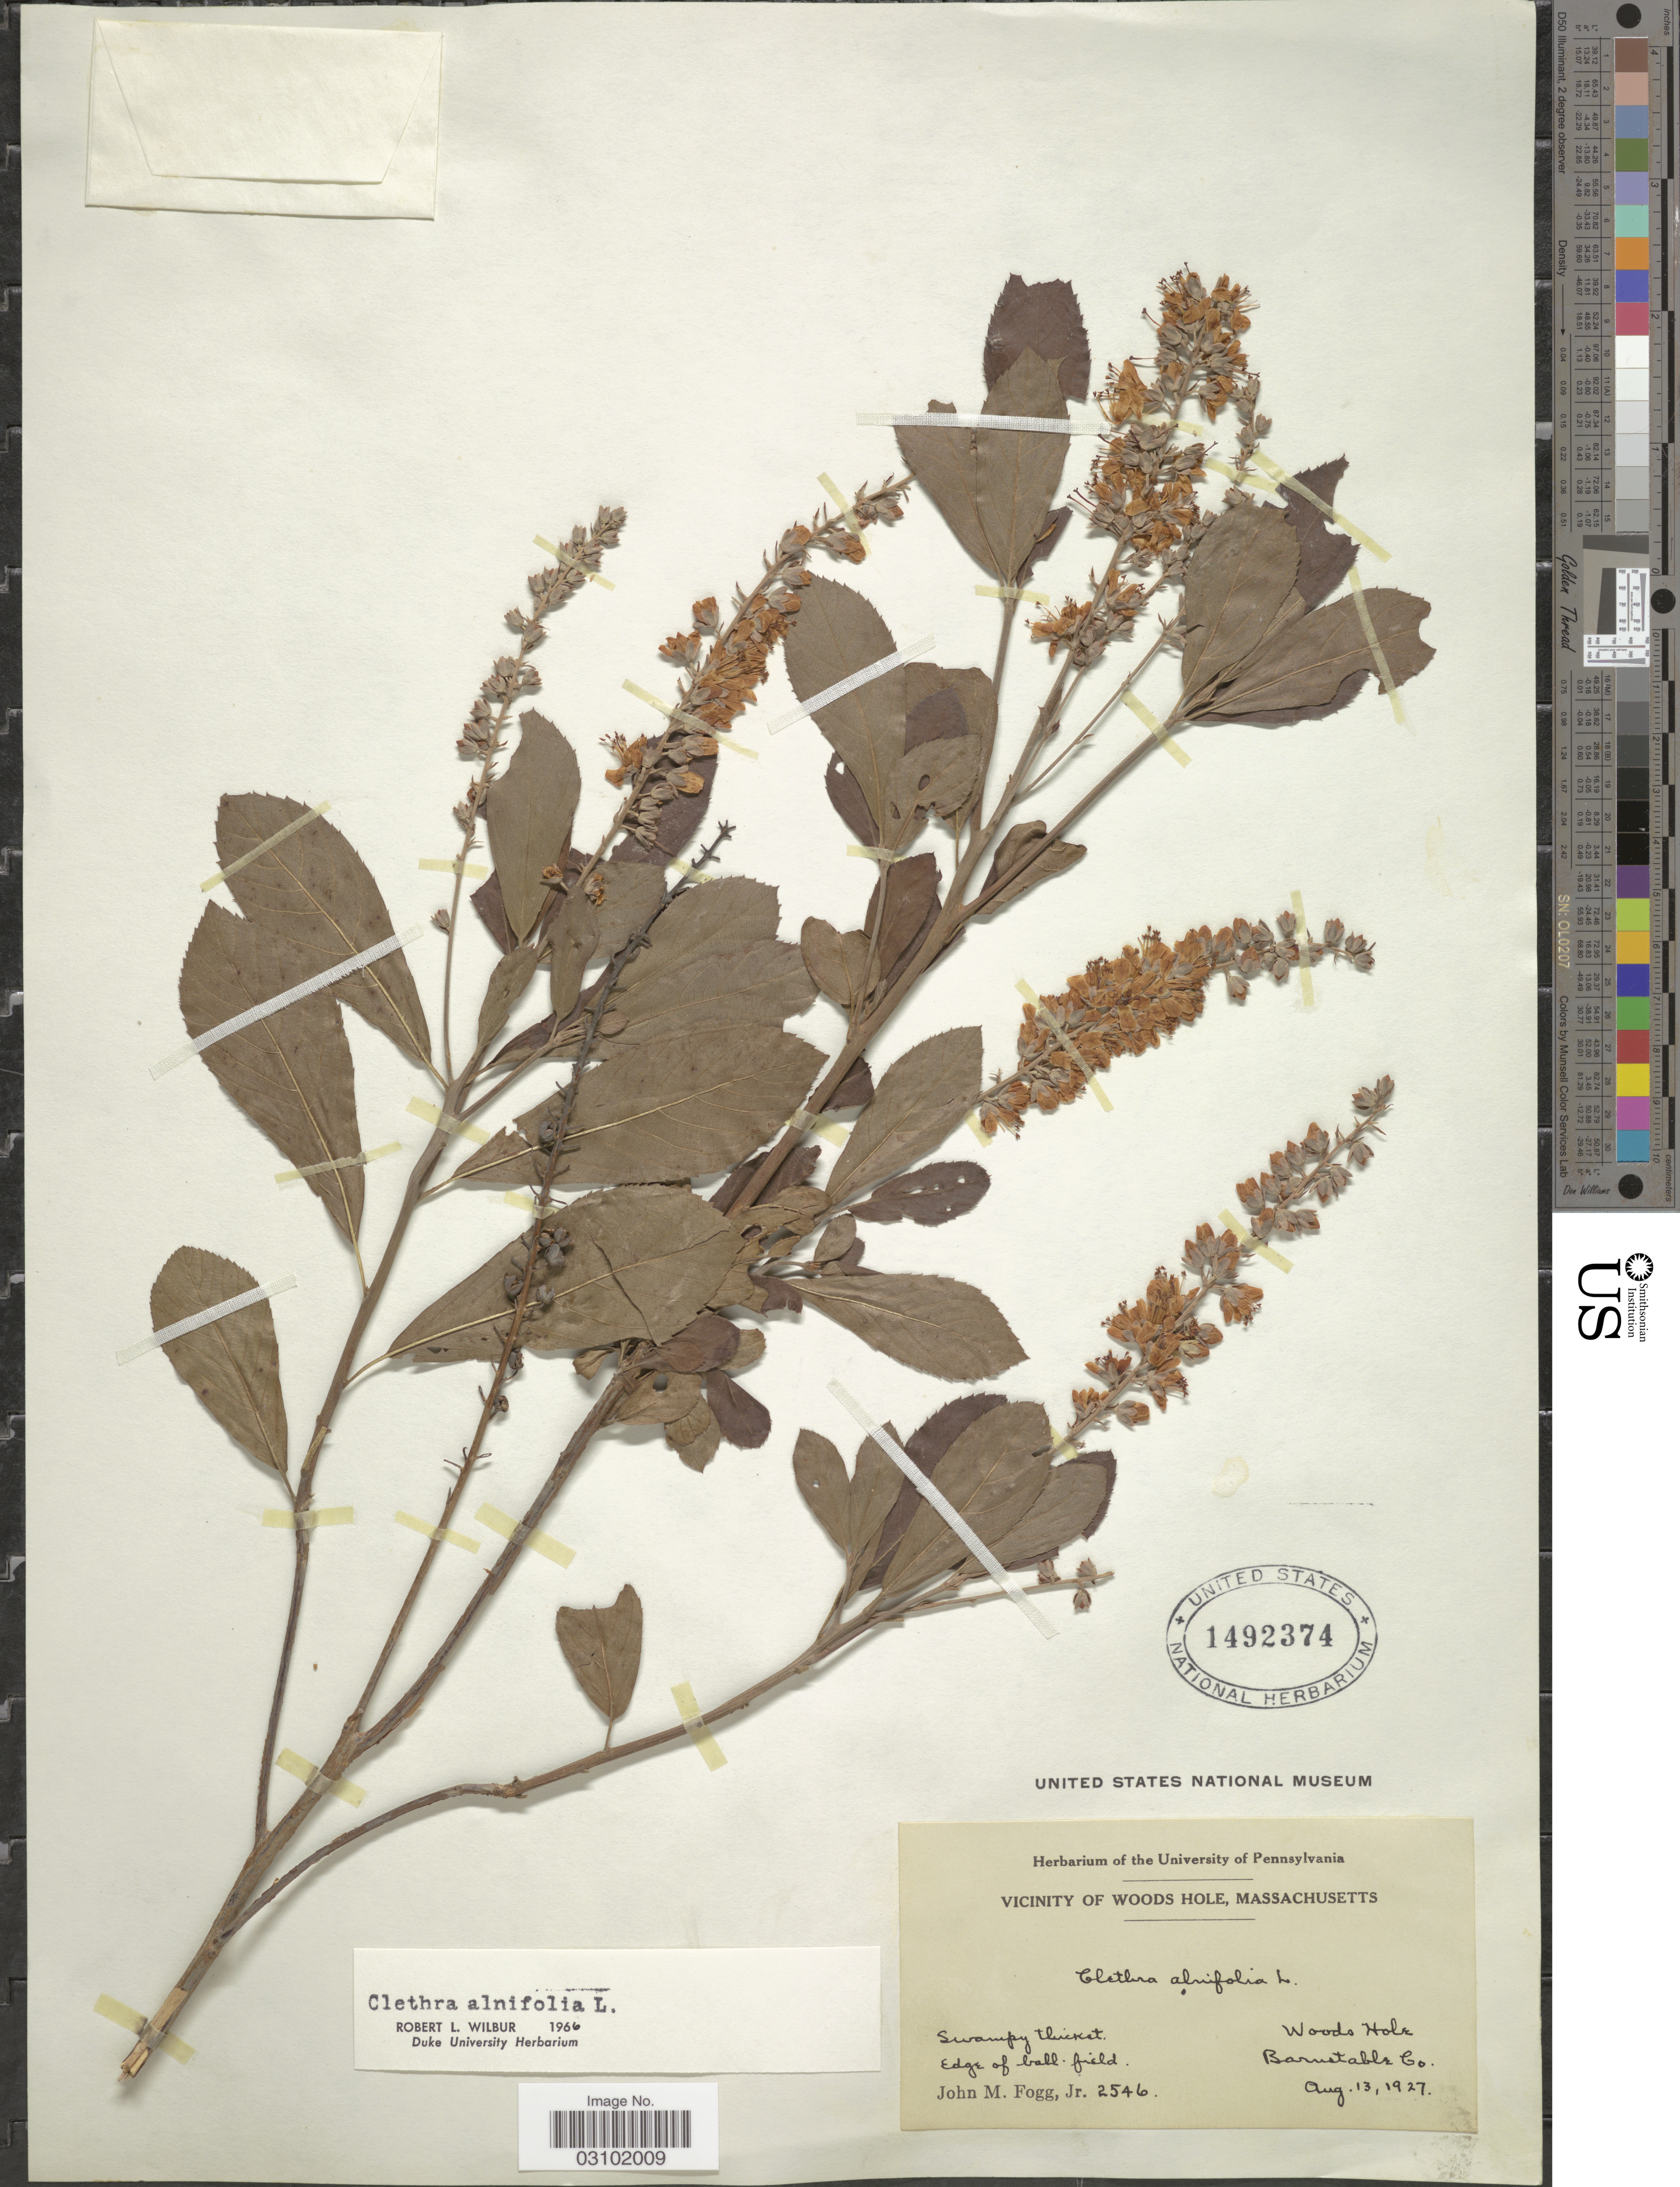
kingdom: Plantae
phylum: Tracheophyta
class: Magnoliopsida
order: Ericales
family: Clethraceae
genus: Clethra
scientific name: Clethra alnifolia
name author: L.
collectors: J. Fogg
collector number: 2546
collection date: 1927-08-13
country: United States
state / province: Massachusetts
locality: Vicinity of Woods Hole. Barnstable Co.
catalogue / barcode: US 1492374